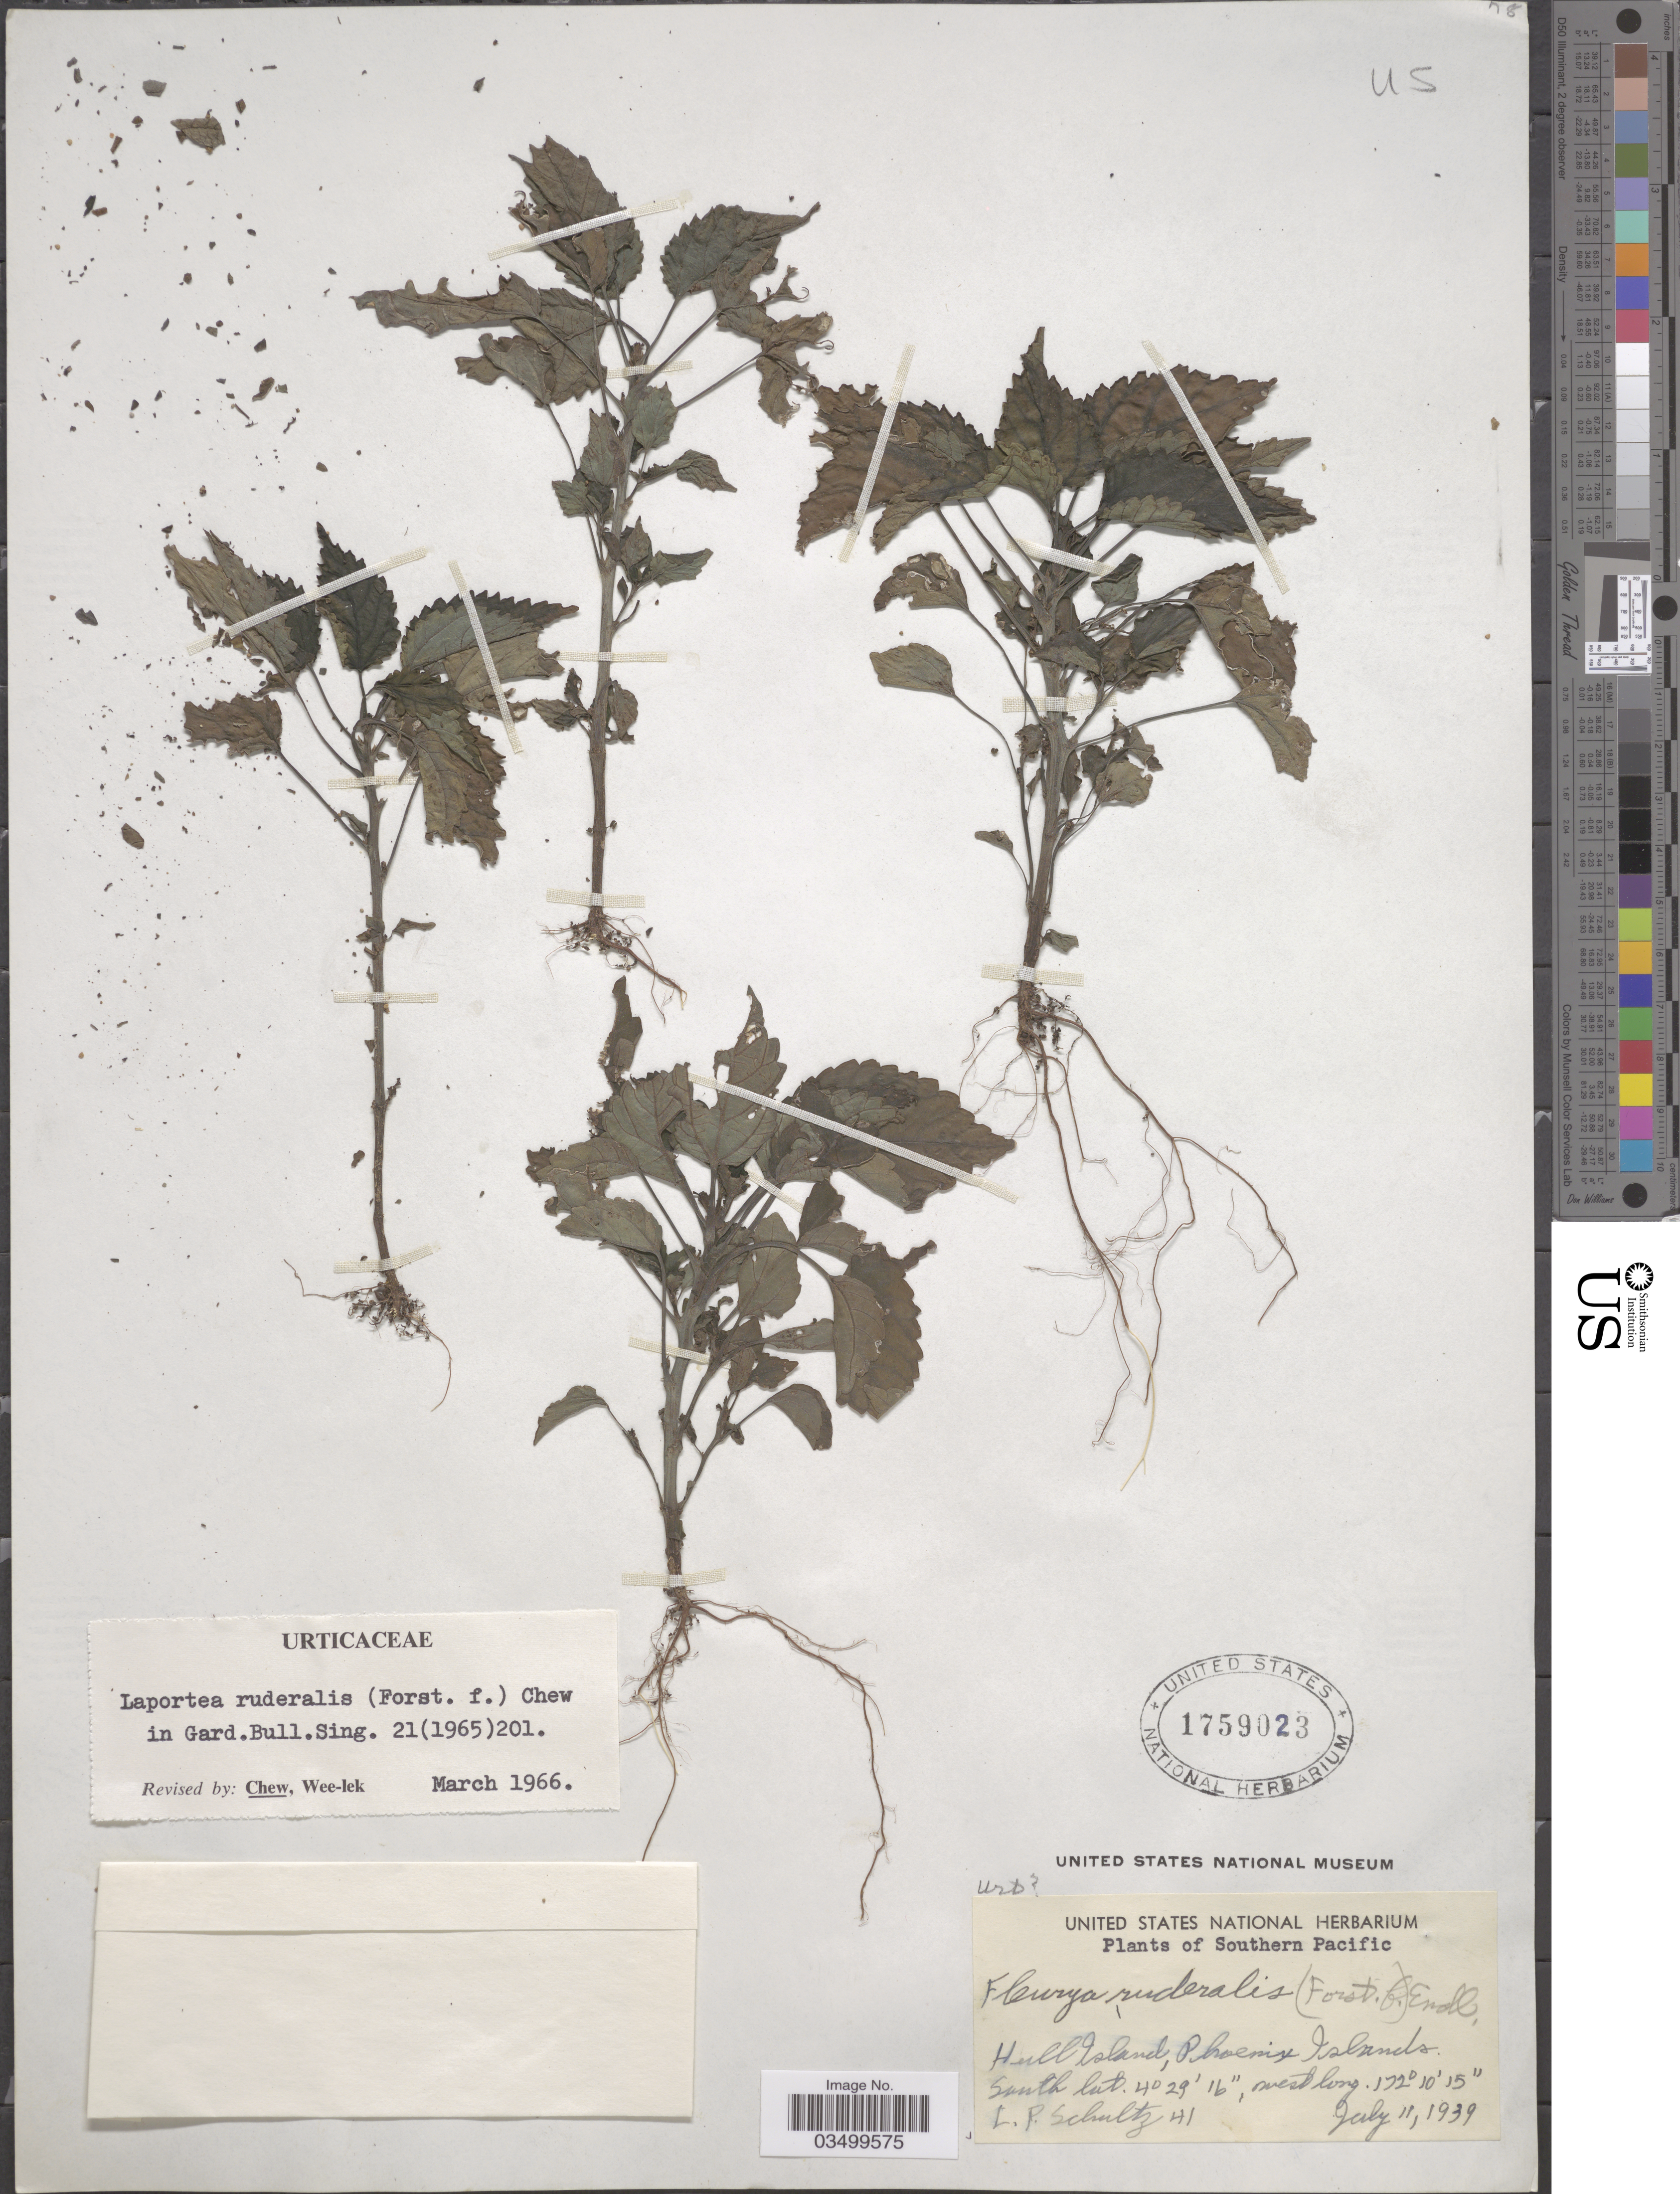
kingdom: Plantae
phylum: Tracheophyta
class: Magnoliopsida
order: Rosales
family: Urticaceae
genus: Laportea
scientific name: Laportea ruderalis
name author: (G. Forst.) Chew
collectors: L. P. Schultz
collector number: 41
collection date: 1939-07-11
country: Kiribati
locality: Southern Pacific. Hull Island, Phoenix Islands.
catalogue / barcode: US 1759023